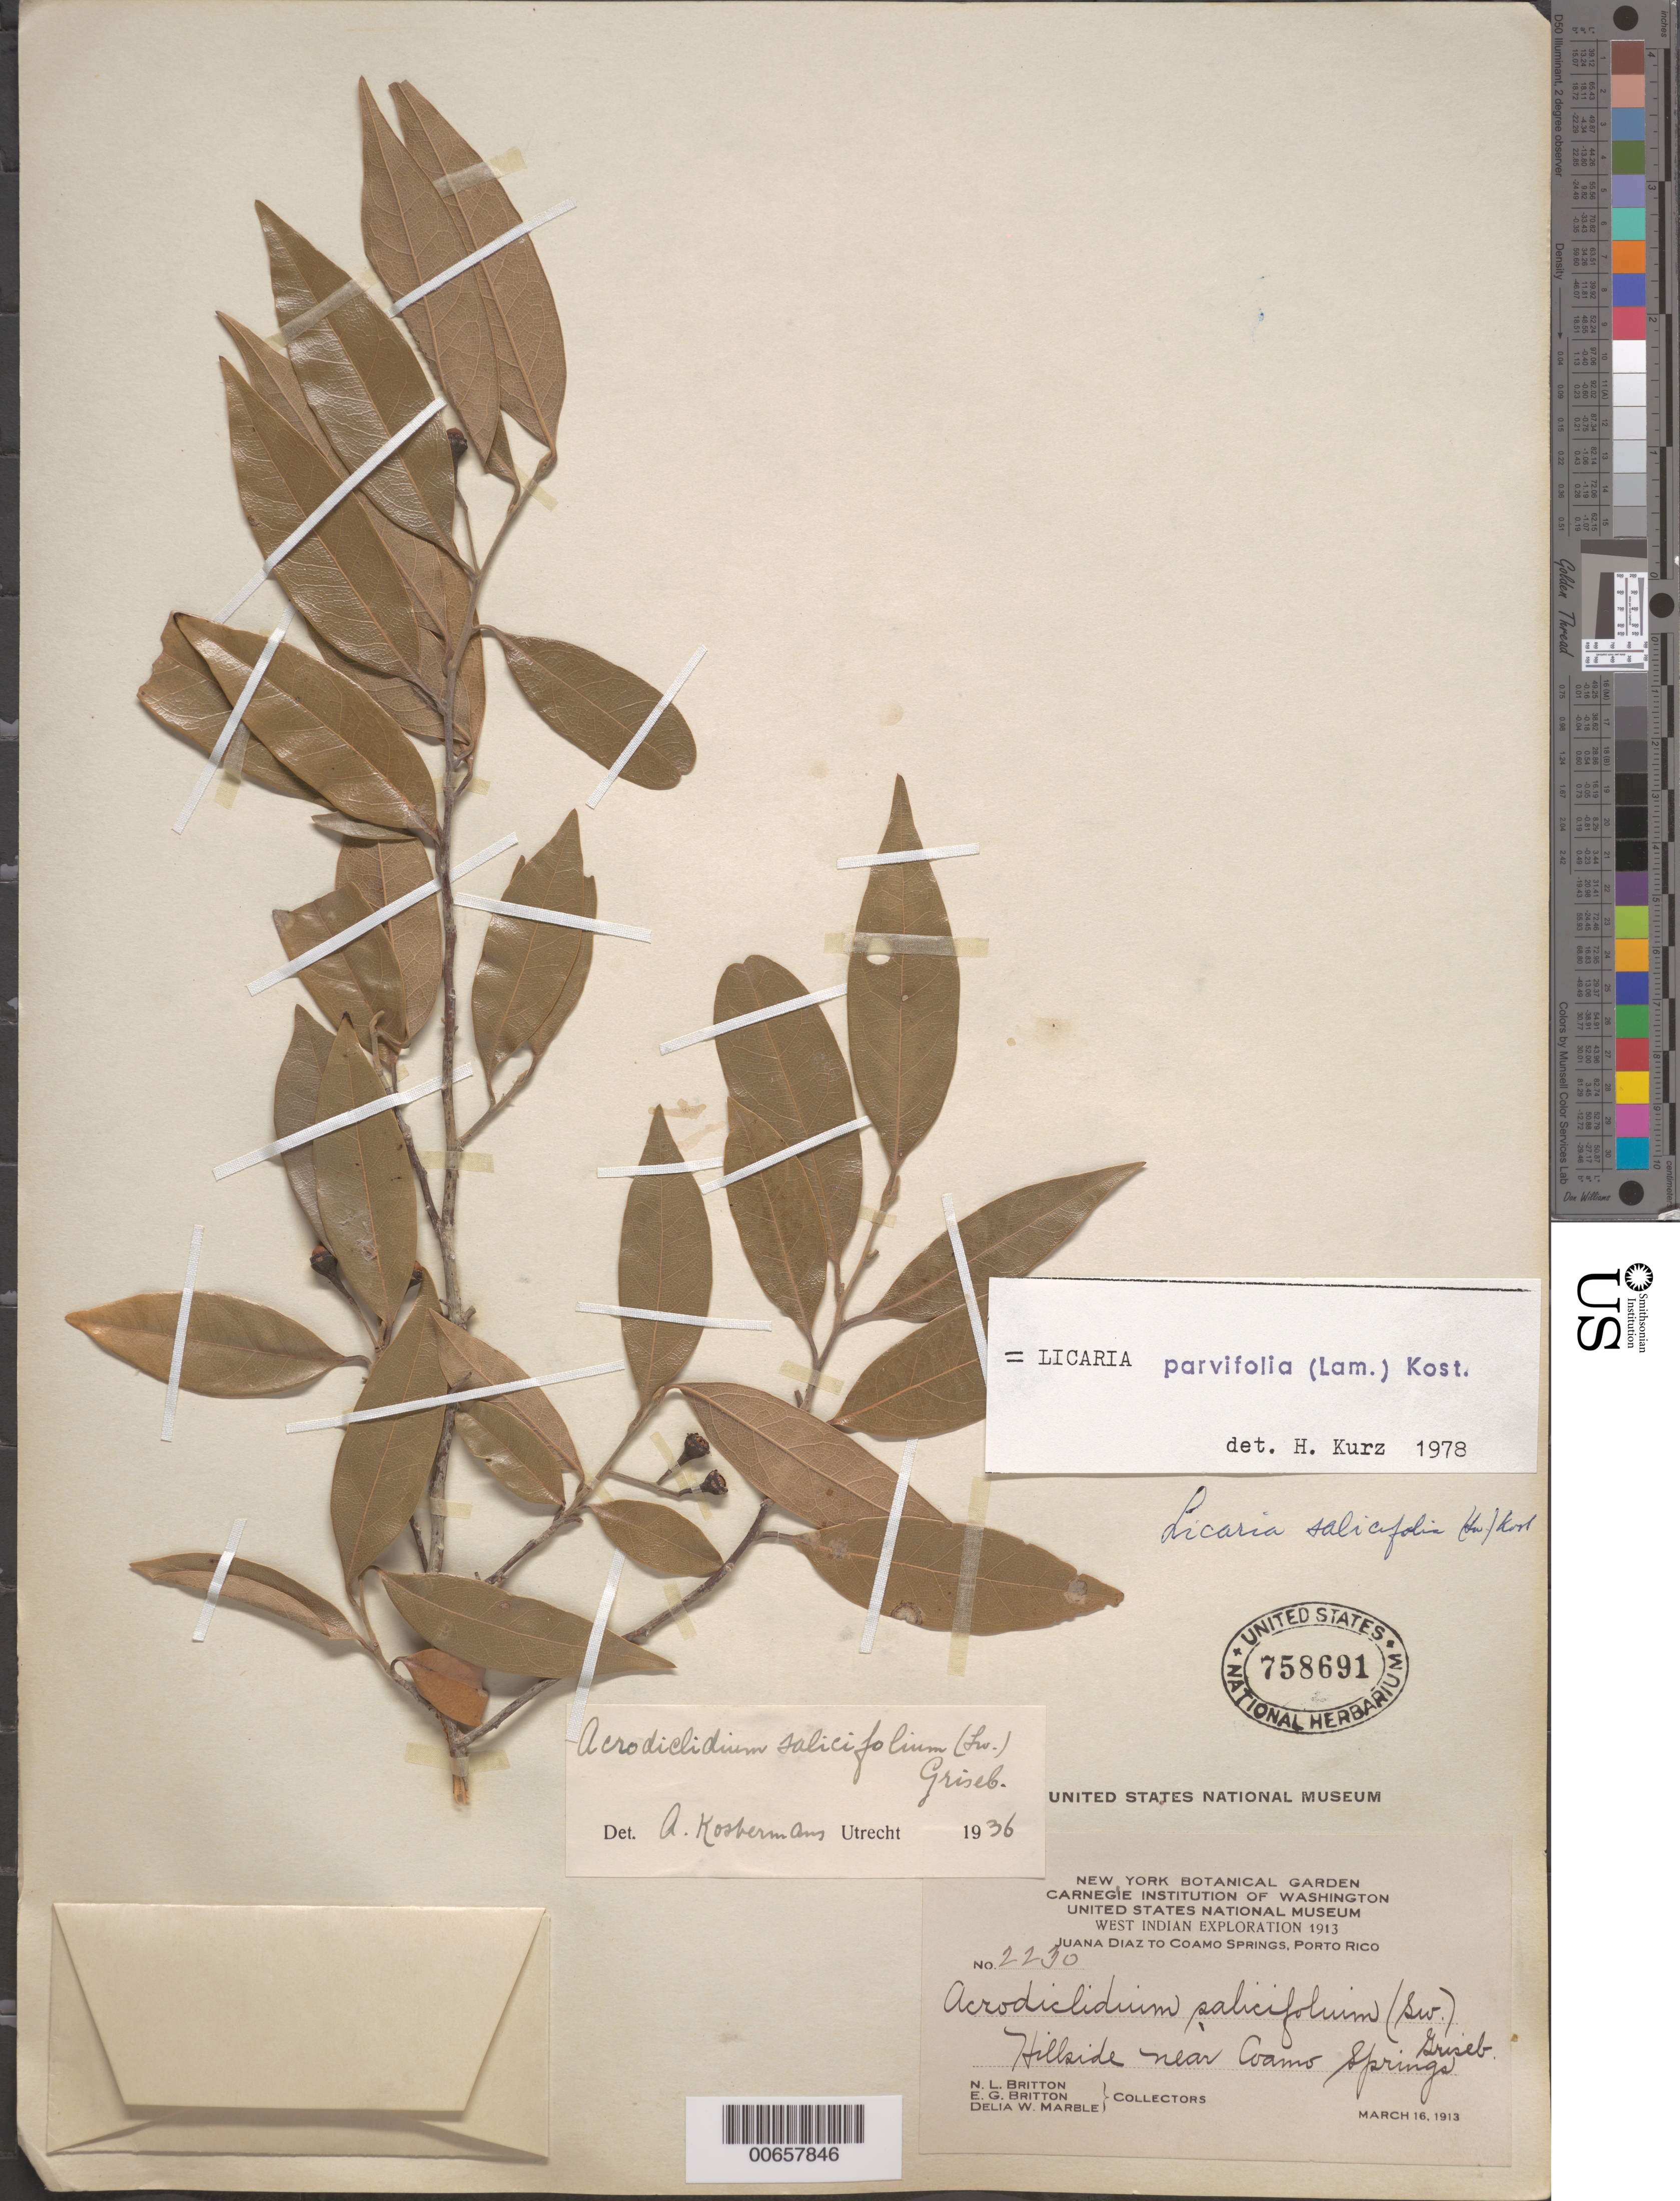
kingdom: Plantae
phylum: Tracheophyta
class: Magnoliopsida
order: Laurales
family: Lauraceae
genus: Licaria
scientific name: Licaria parvifolia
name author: (Lam.) Kosterm. ex León & Alain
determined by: Kurz, H.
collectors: N. Britton, E. G. Britton & D. W. Marble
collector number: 2230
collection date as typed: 16 Mar 1913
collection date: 1913-03-16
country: Puerto Rico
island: Greater Antilles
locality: Coamo Springs, near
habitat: Hillside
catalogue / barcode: US 758691